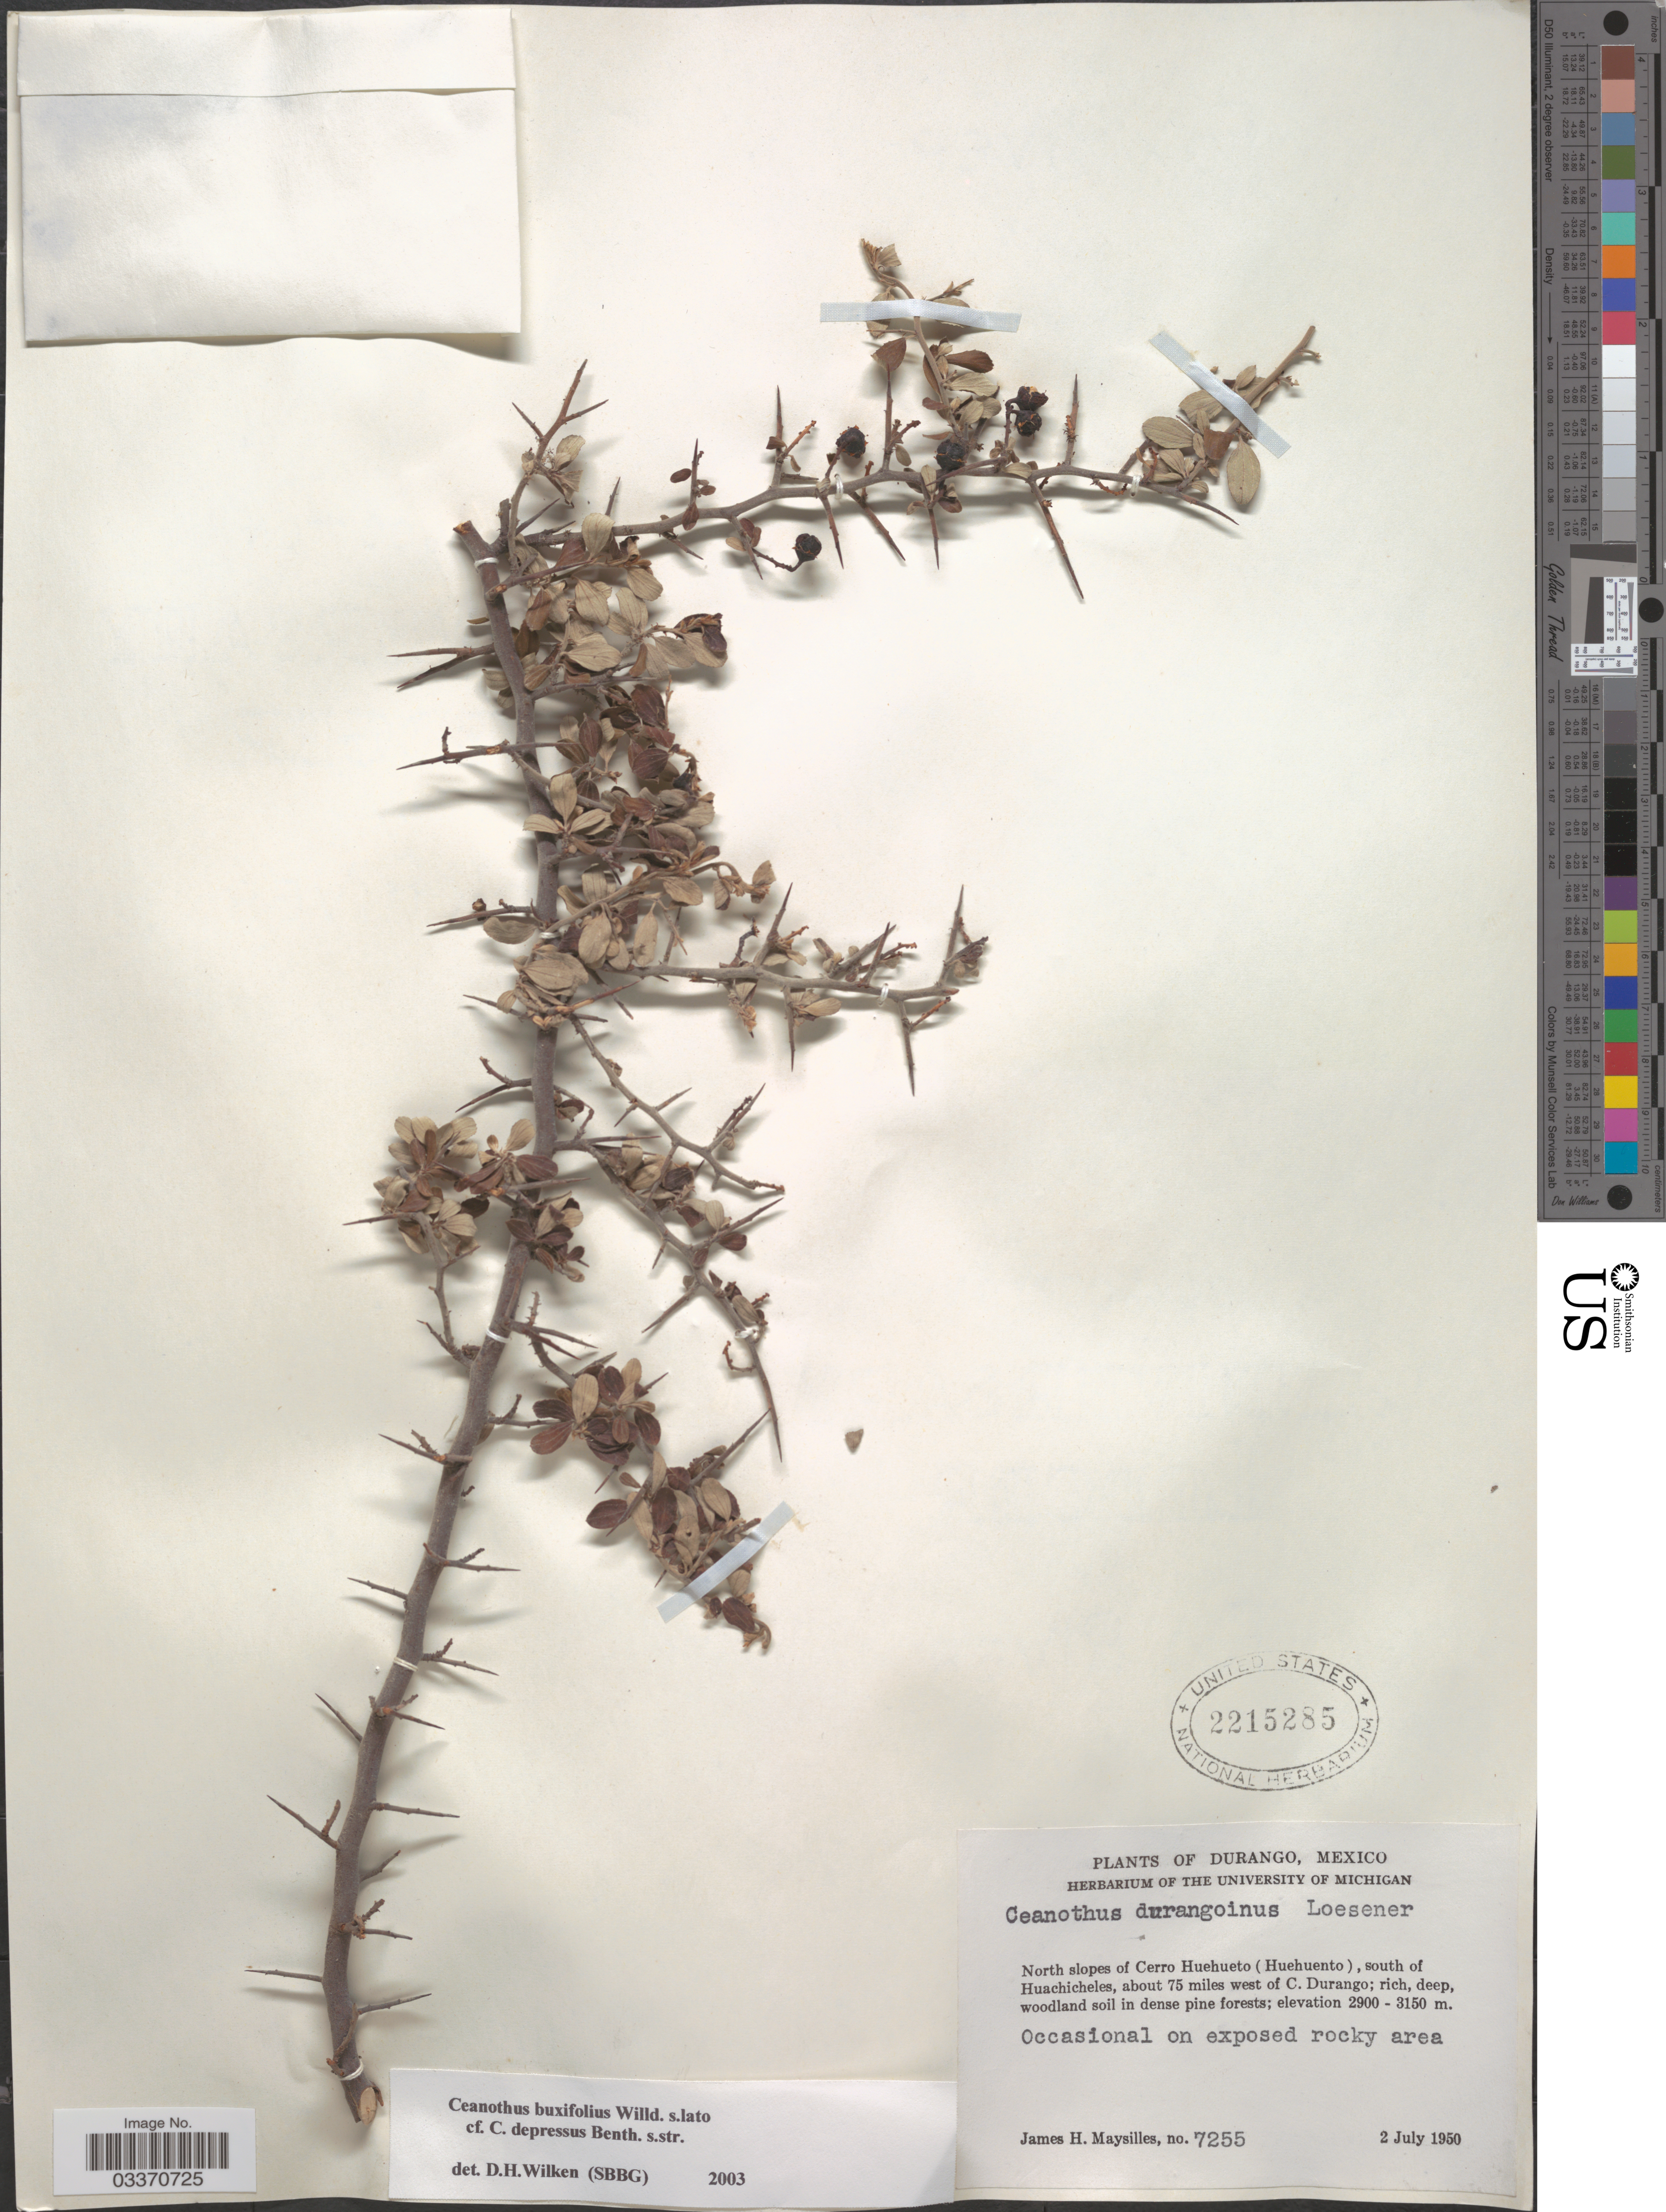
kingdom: Plantae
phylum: Tracheophyta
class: Magnoliopsida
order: Rosales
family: Rhamnaceae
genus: Ceanothus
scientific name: Ceanothus buxifolius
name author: Willd. ex Roem. & Schult.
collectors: J. Maysilles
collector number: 7255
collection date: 1950-07-02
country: Mexico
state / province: Durango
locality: North slopes of Cerro Huehueto (Huehuento), south of Huachicheles, about 75 miles west of C. Durango.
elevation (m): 2900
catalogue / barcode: US 2215285